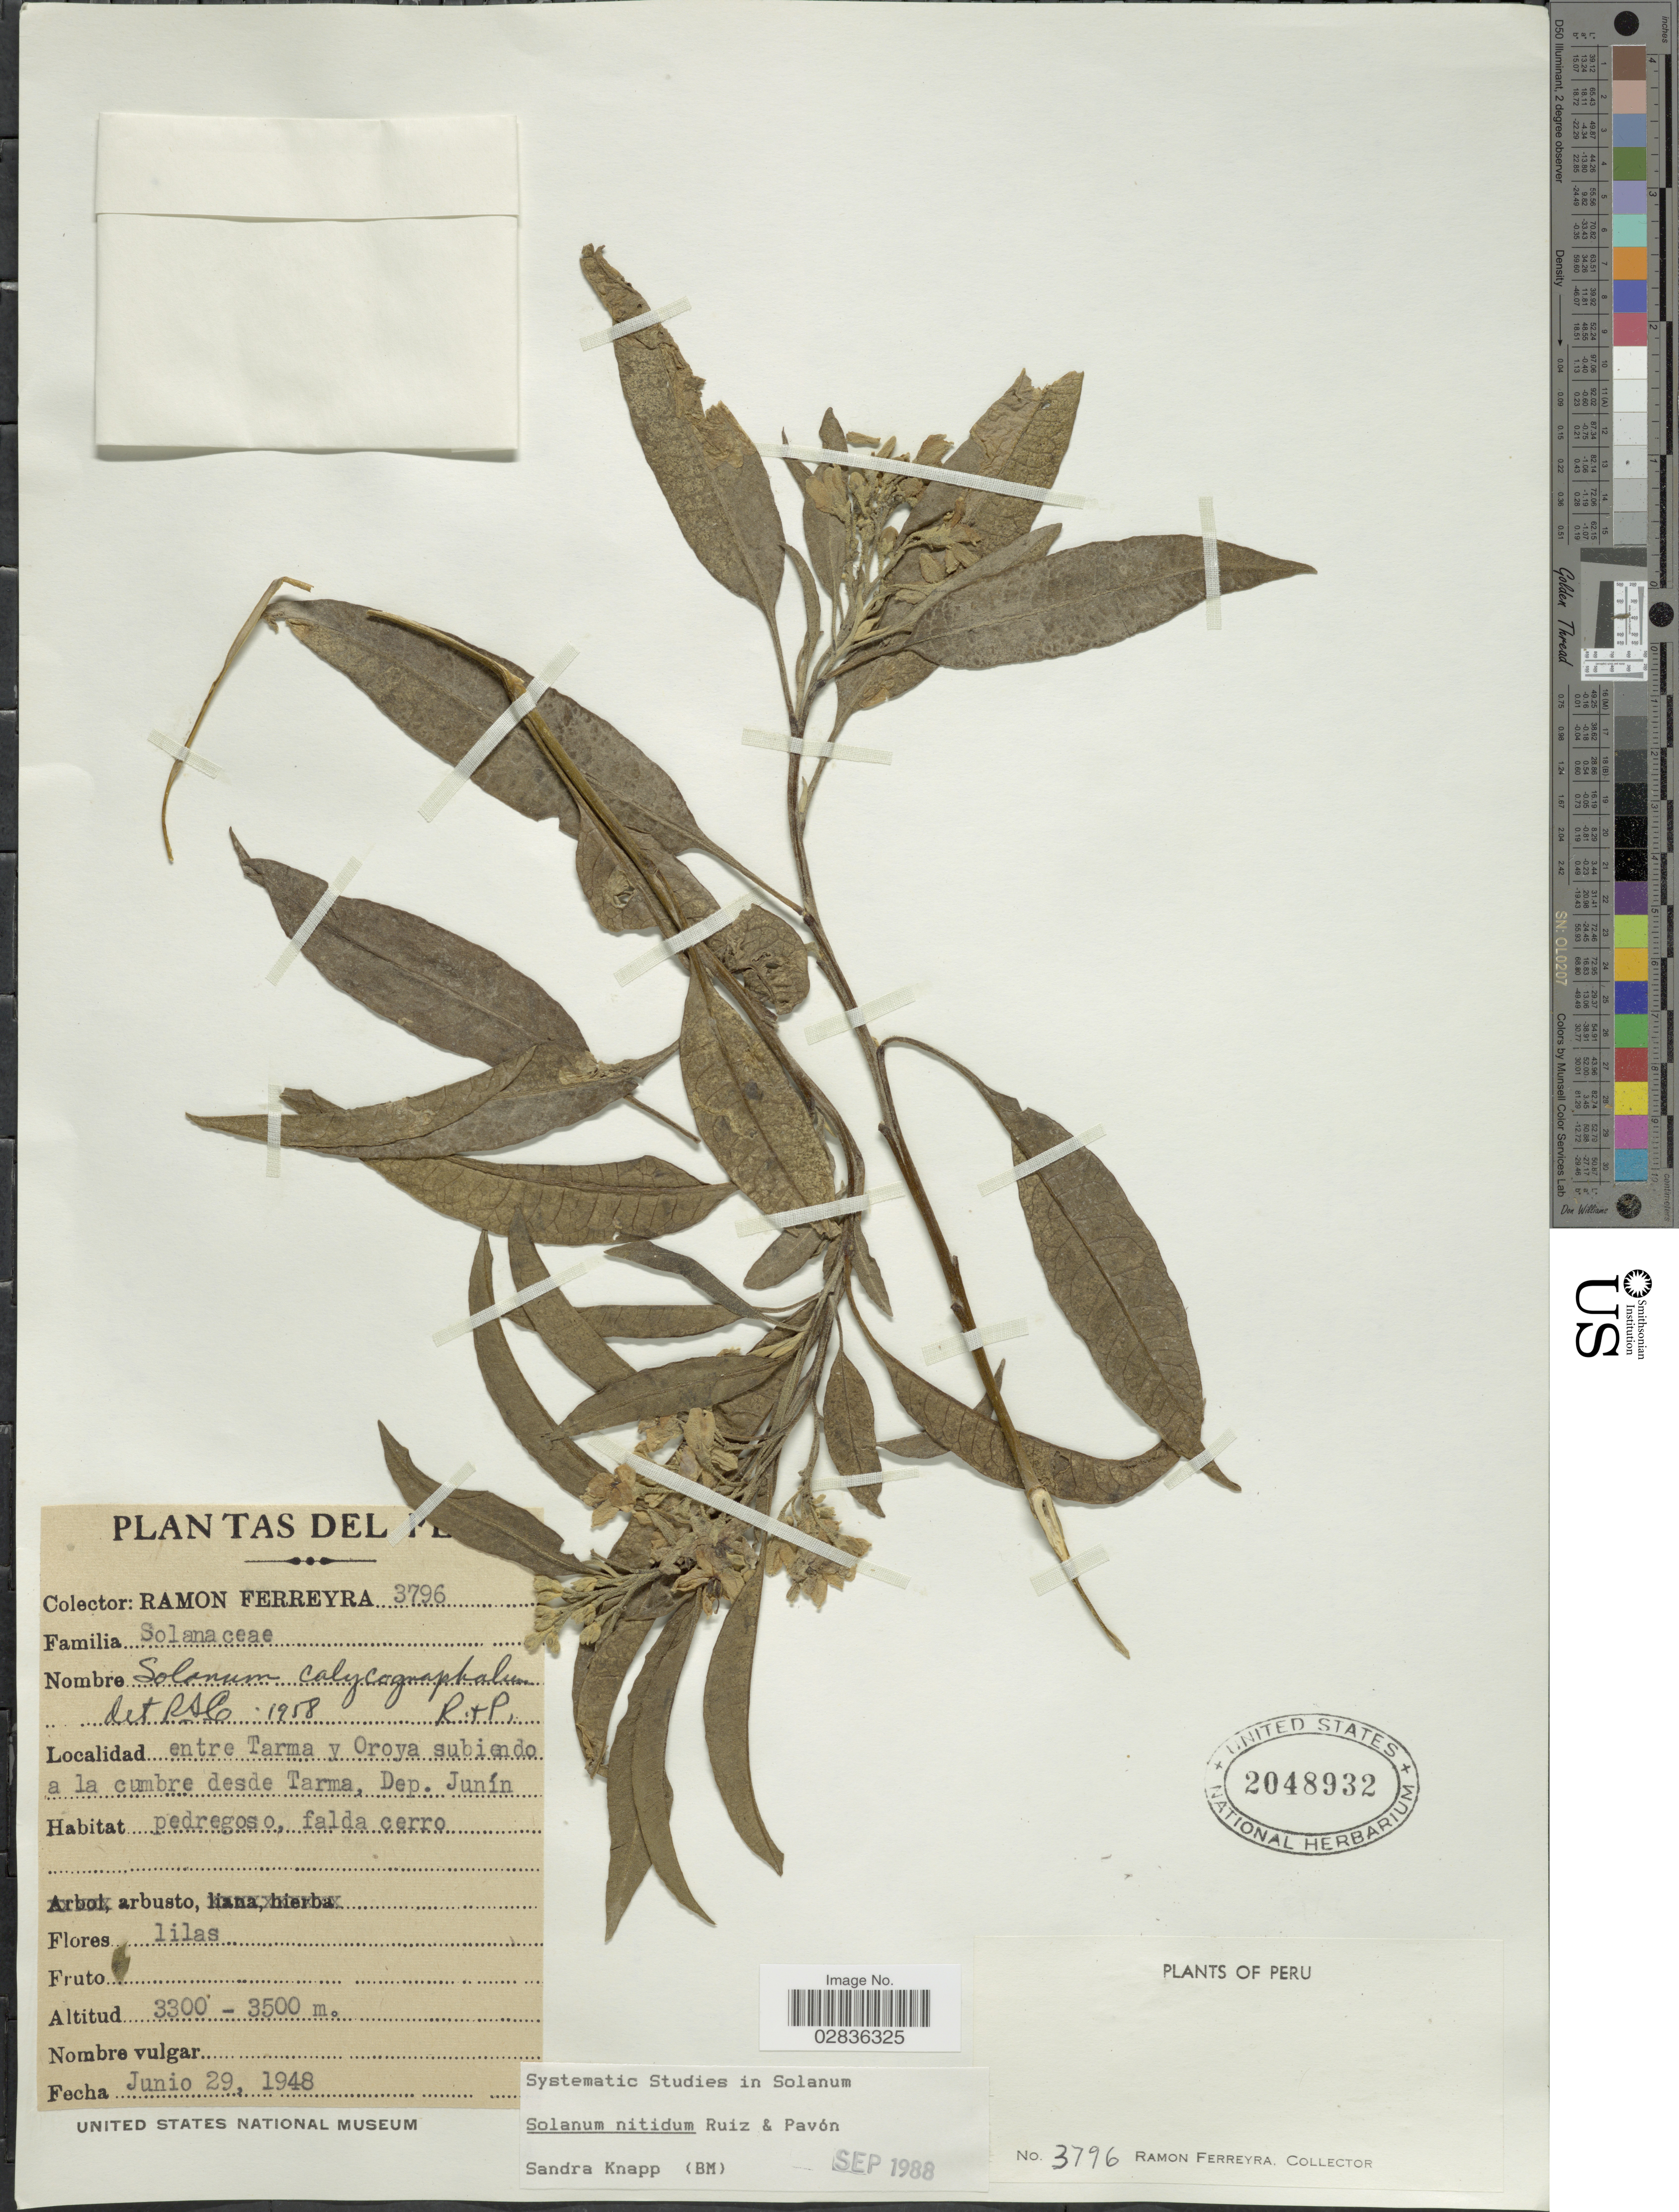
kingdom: Plantae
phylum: Tracheophyta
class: Magnoliopsida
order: Solanales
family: Solanaceae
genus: Solanum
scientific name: Solanum nitidum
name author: Ruiz & Pav.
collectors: R. A. Ferreyra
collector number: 3796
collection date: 1948-06-29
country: Peru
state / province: Junín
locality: Entre Tarma y Oroya subiendo a la cumbre desde Tarma, Dep. Junín.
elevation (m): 3300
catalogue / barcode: US 2048932